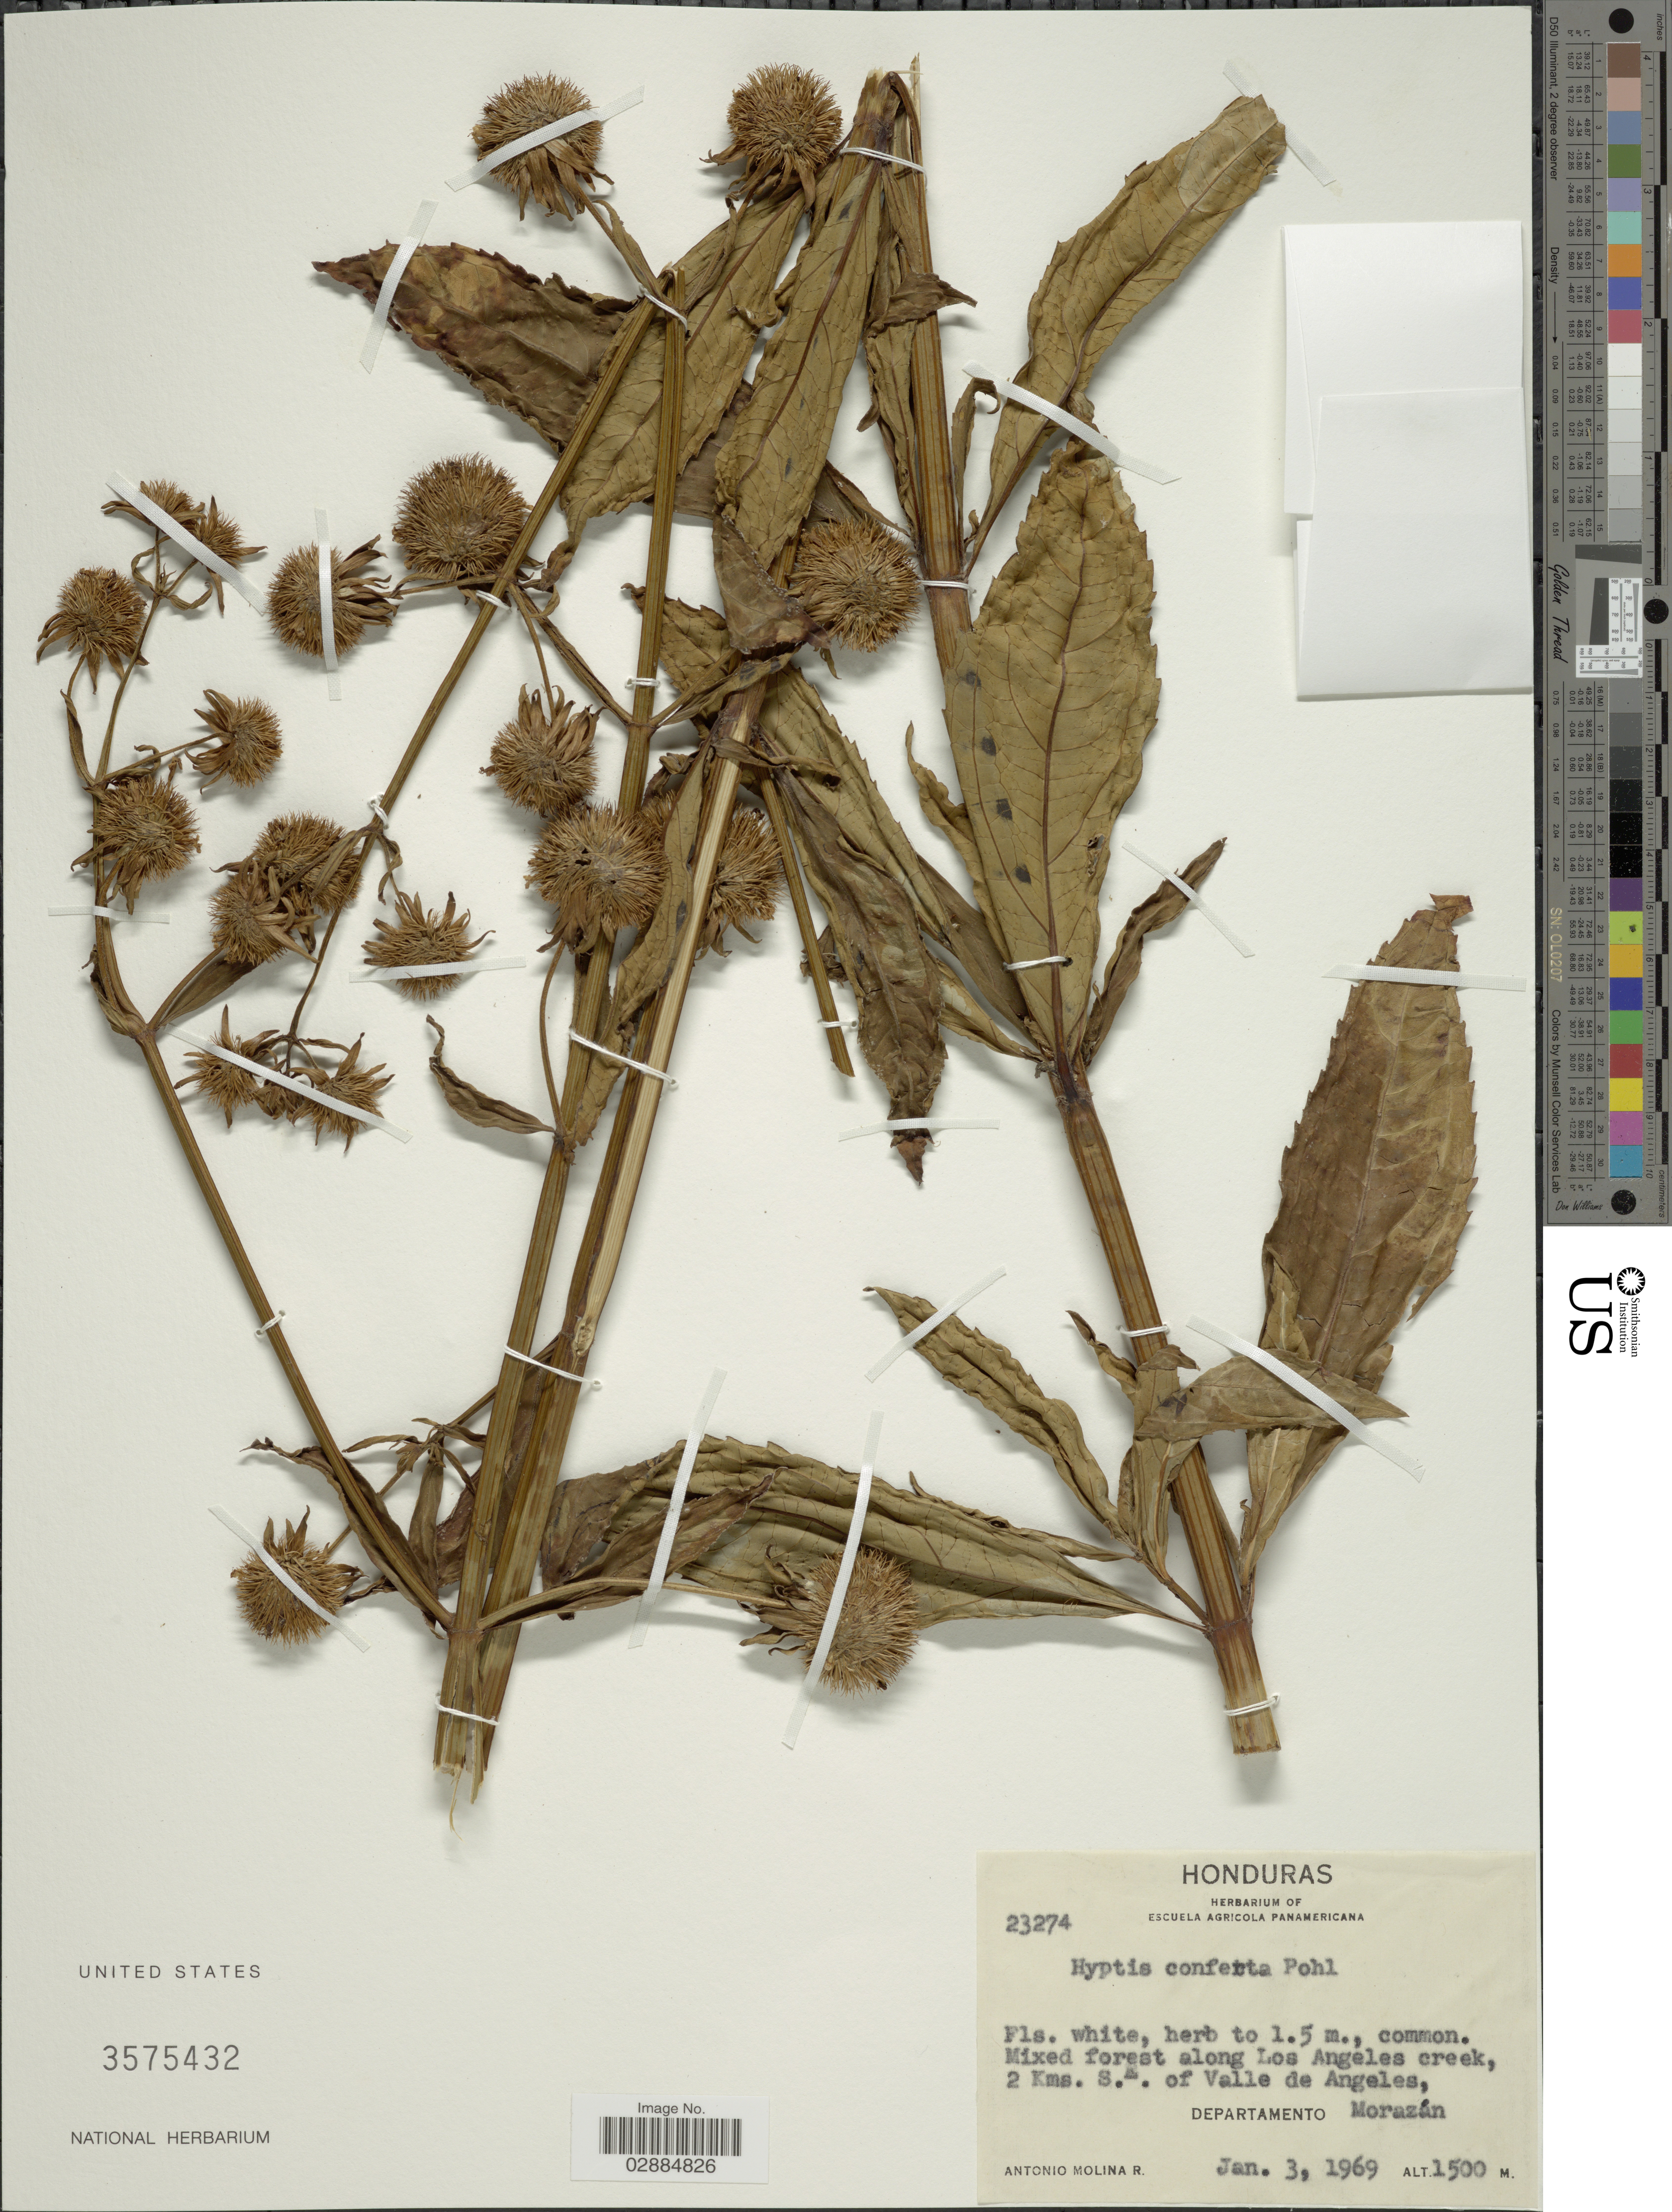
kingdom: Plantae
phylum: Tracheophyta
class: Magnoliopsida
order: Lamiales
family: Lamiaceae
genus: Hyptis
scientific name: Hyptis conferta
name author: Pohl ex Benth.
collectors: A. Molina R.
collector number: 23274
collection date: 1969-01-03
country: Honduras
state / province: Fco. Morazán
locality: Mixed forest along Los Angeles creek, 2 Kms. S.E. of Valle de Angeles, Departamento Morazán.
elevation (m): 1500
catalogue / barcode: US 3575432